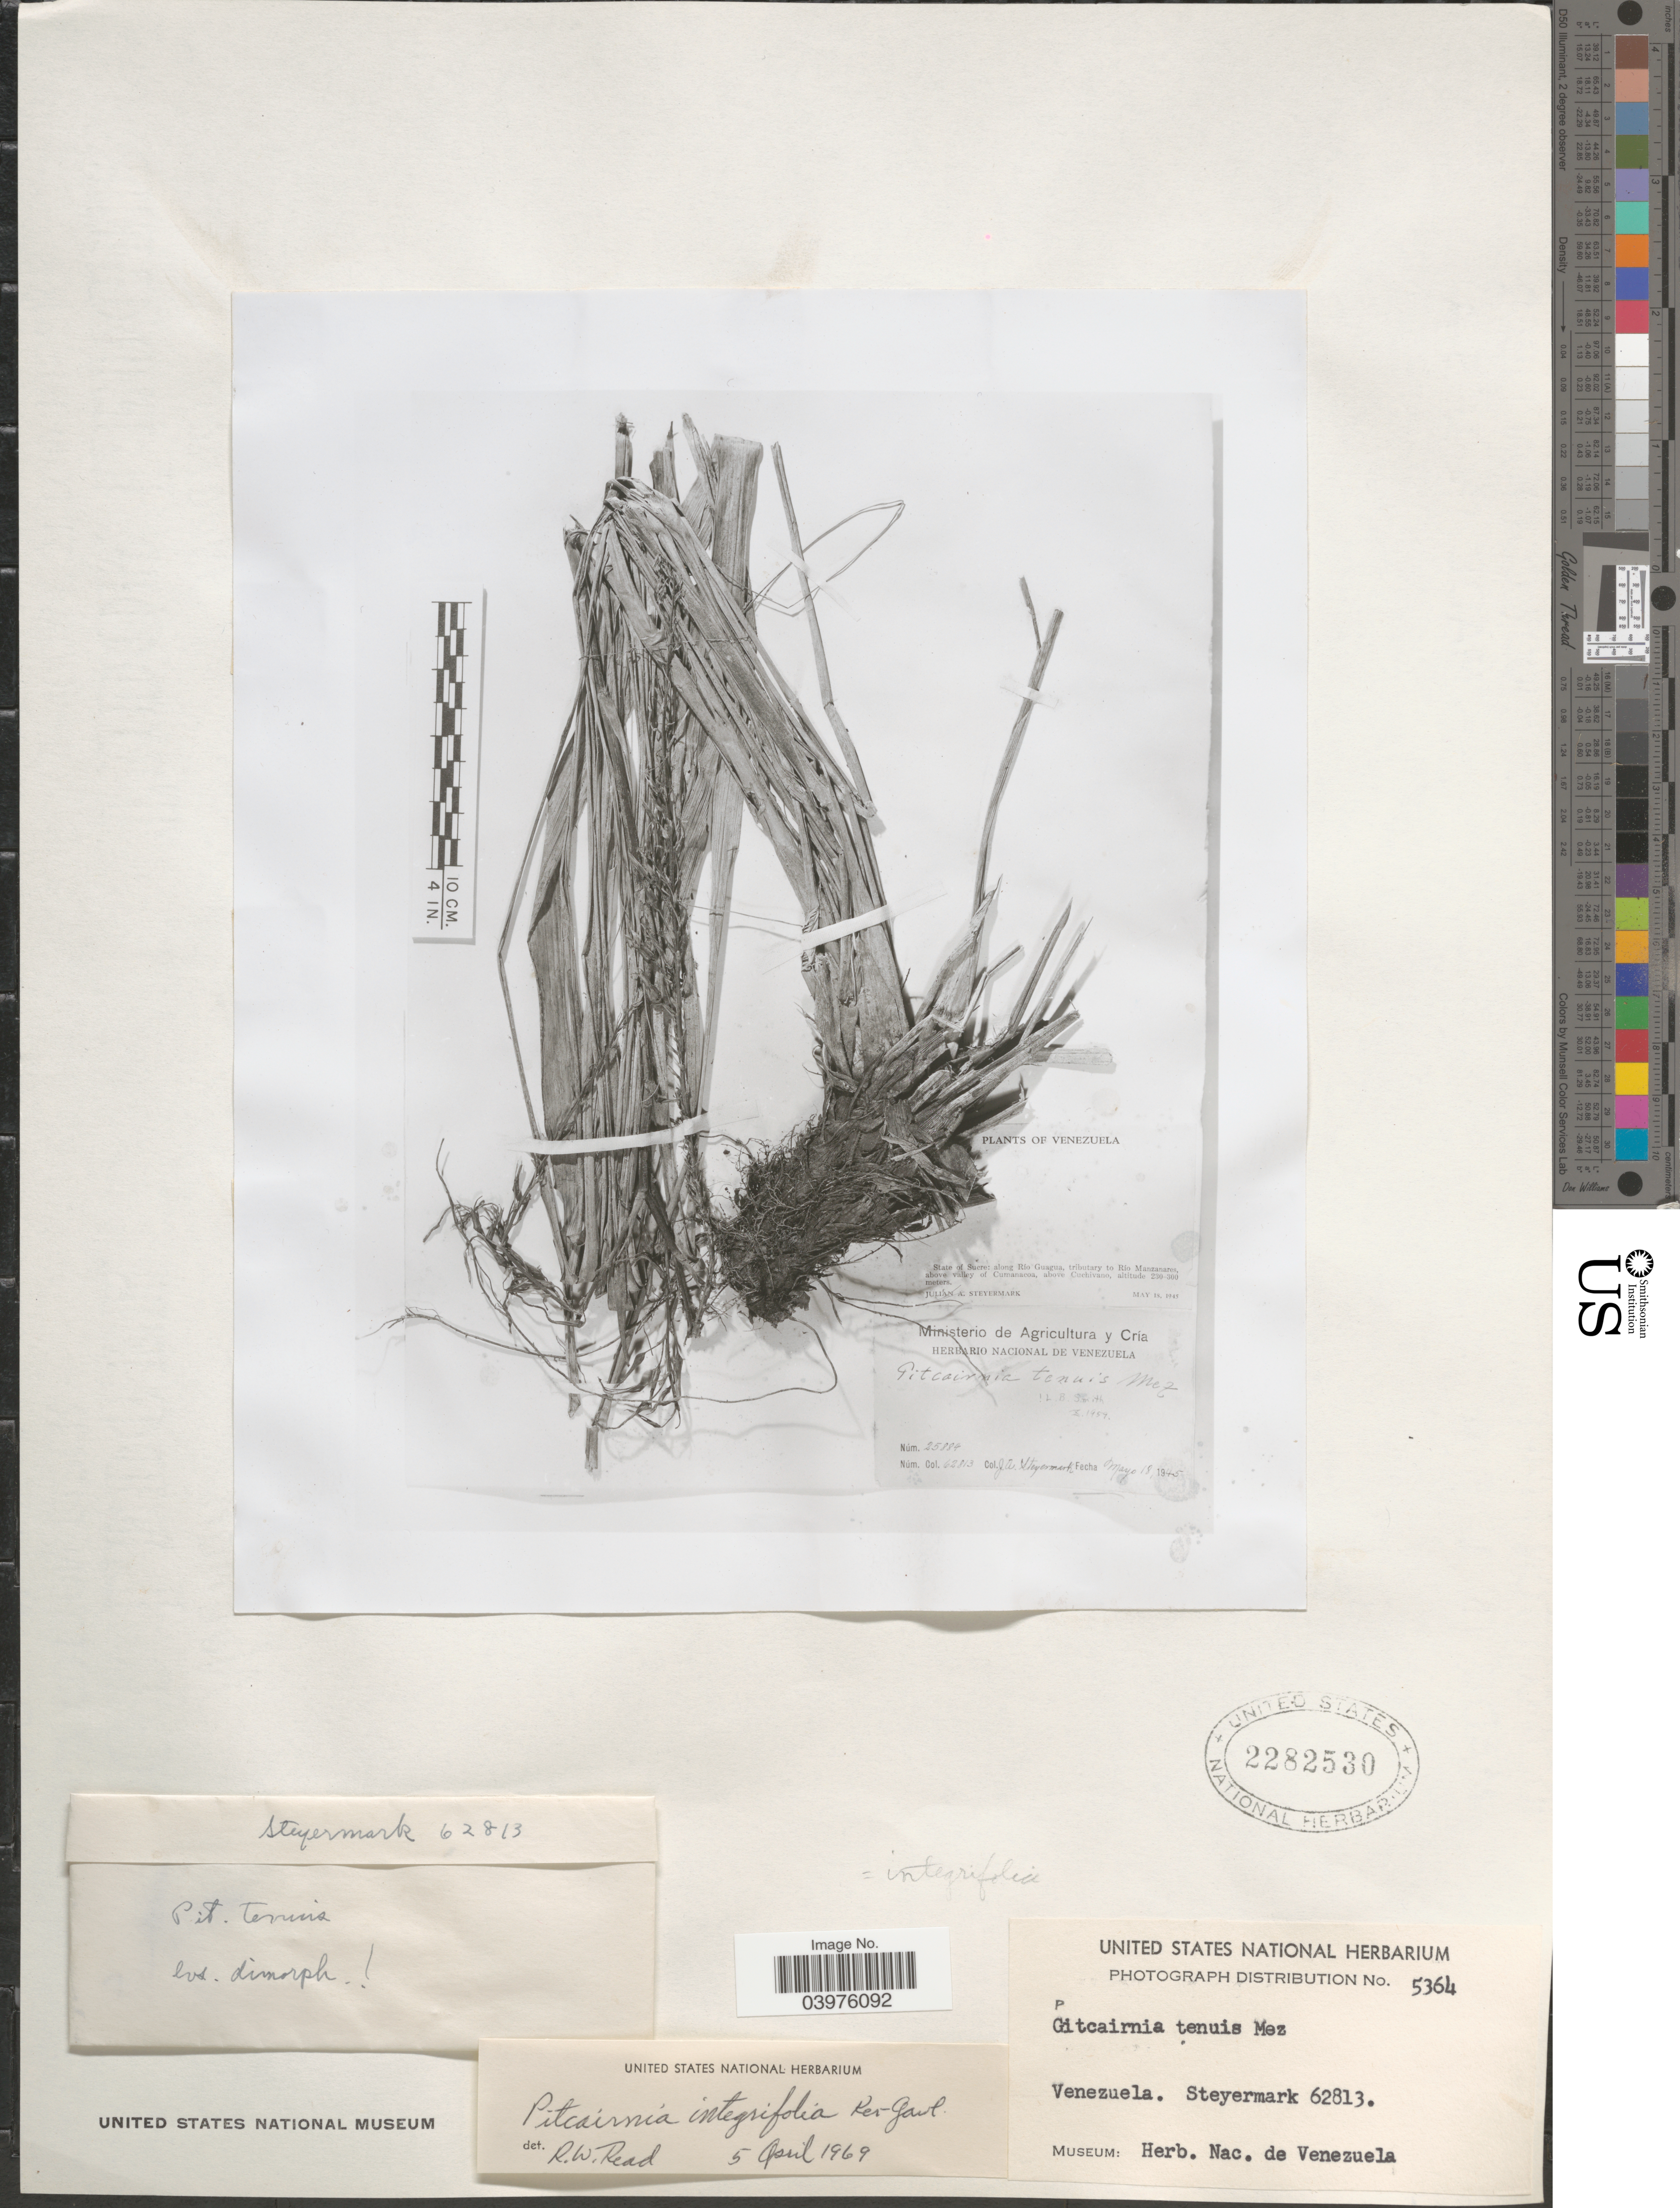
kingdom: Plantae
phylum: Tracheophyta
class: Liliopsida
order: Poales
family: Bromeliaceae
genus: Pitcairnia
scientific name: Pitcairnia integrifolia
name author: Ker Gawl.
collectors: J. Steyermark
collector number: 62813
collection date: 1945-05-18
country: Venezuela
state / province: Sucre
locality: Along Río Guagua, tributary to Río Manzanares, above valley of Cumanacoa, above Cuchivano.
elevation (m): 230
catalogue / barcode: US 2282530